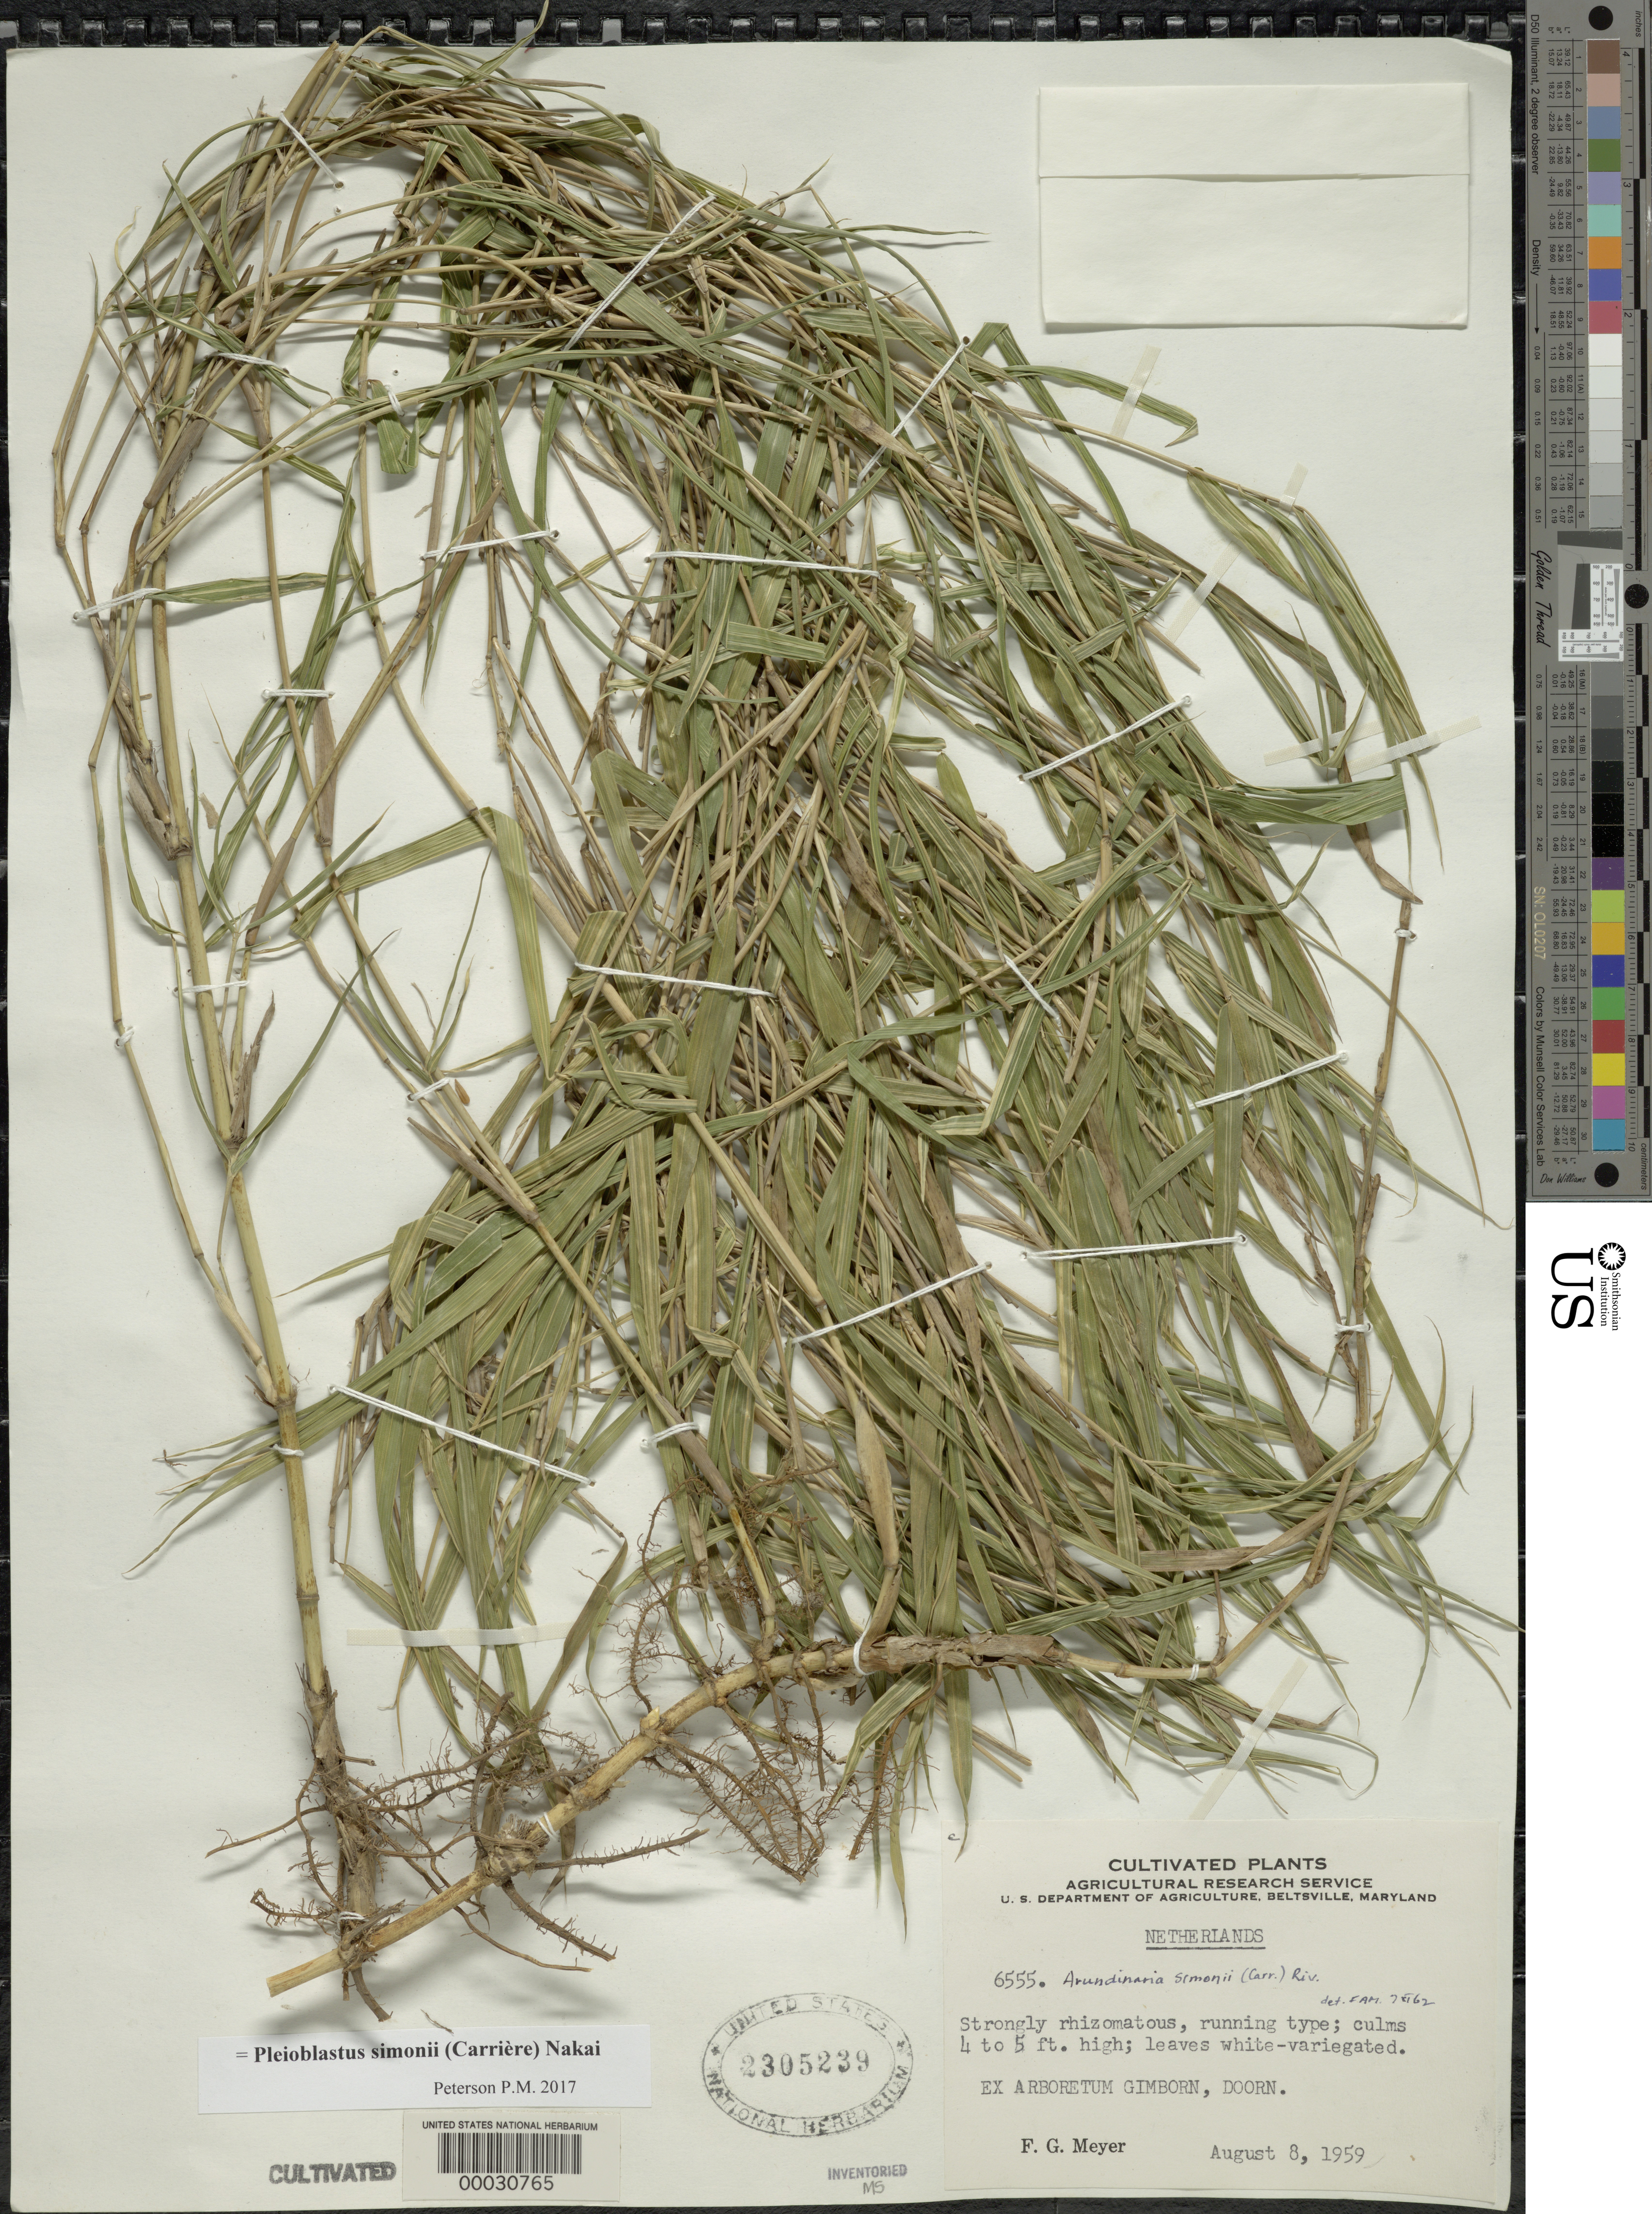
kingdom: Plantae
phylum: Tracheophyta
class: Liliopsida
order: Poales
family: Poaceae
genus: Pleioblastus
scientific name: Pleioblastus simonii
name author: (Carrière) Nakai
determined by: Poaceae Reorganization Project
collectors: F. G. Meyer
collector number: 6555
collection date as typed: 08 Aug 1959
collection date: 1959-08-08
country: Netherlands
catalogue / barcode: US 2305239